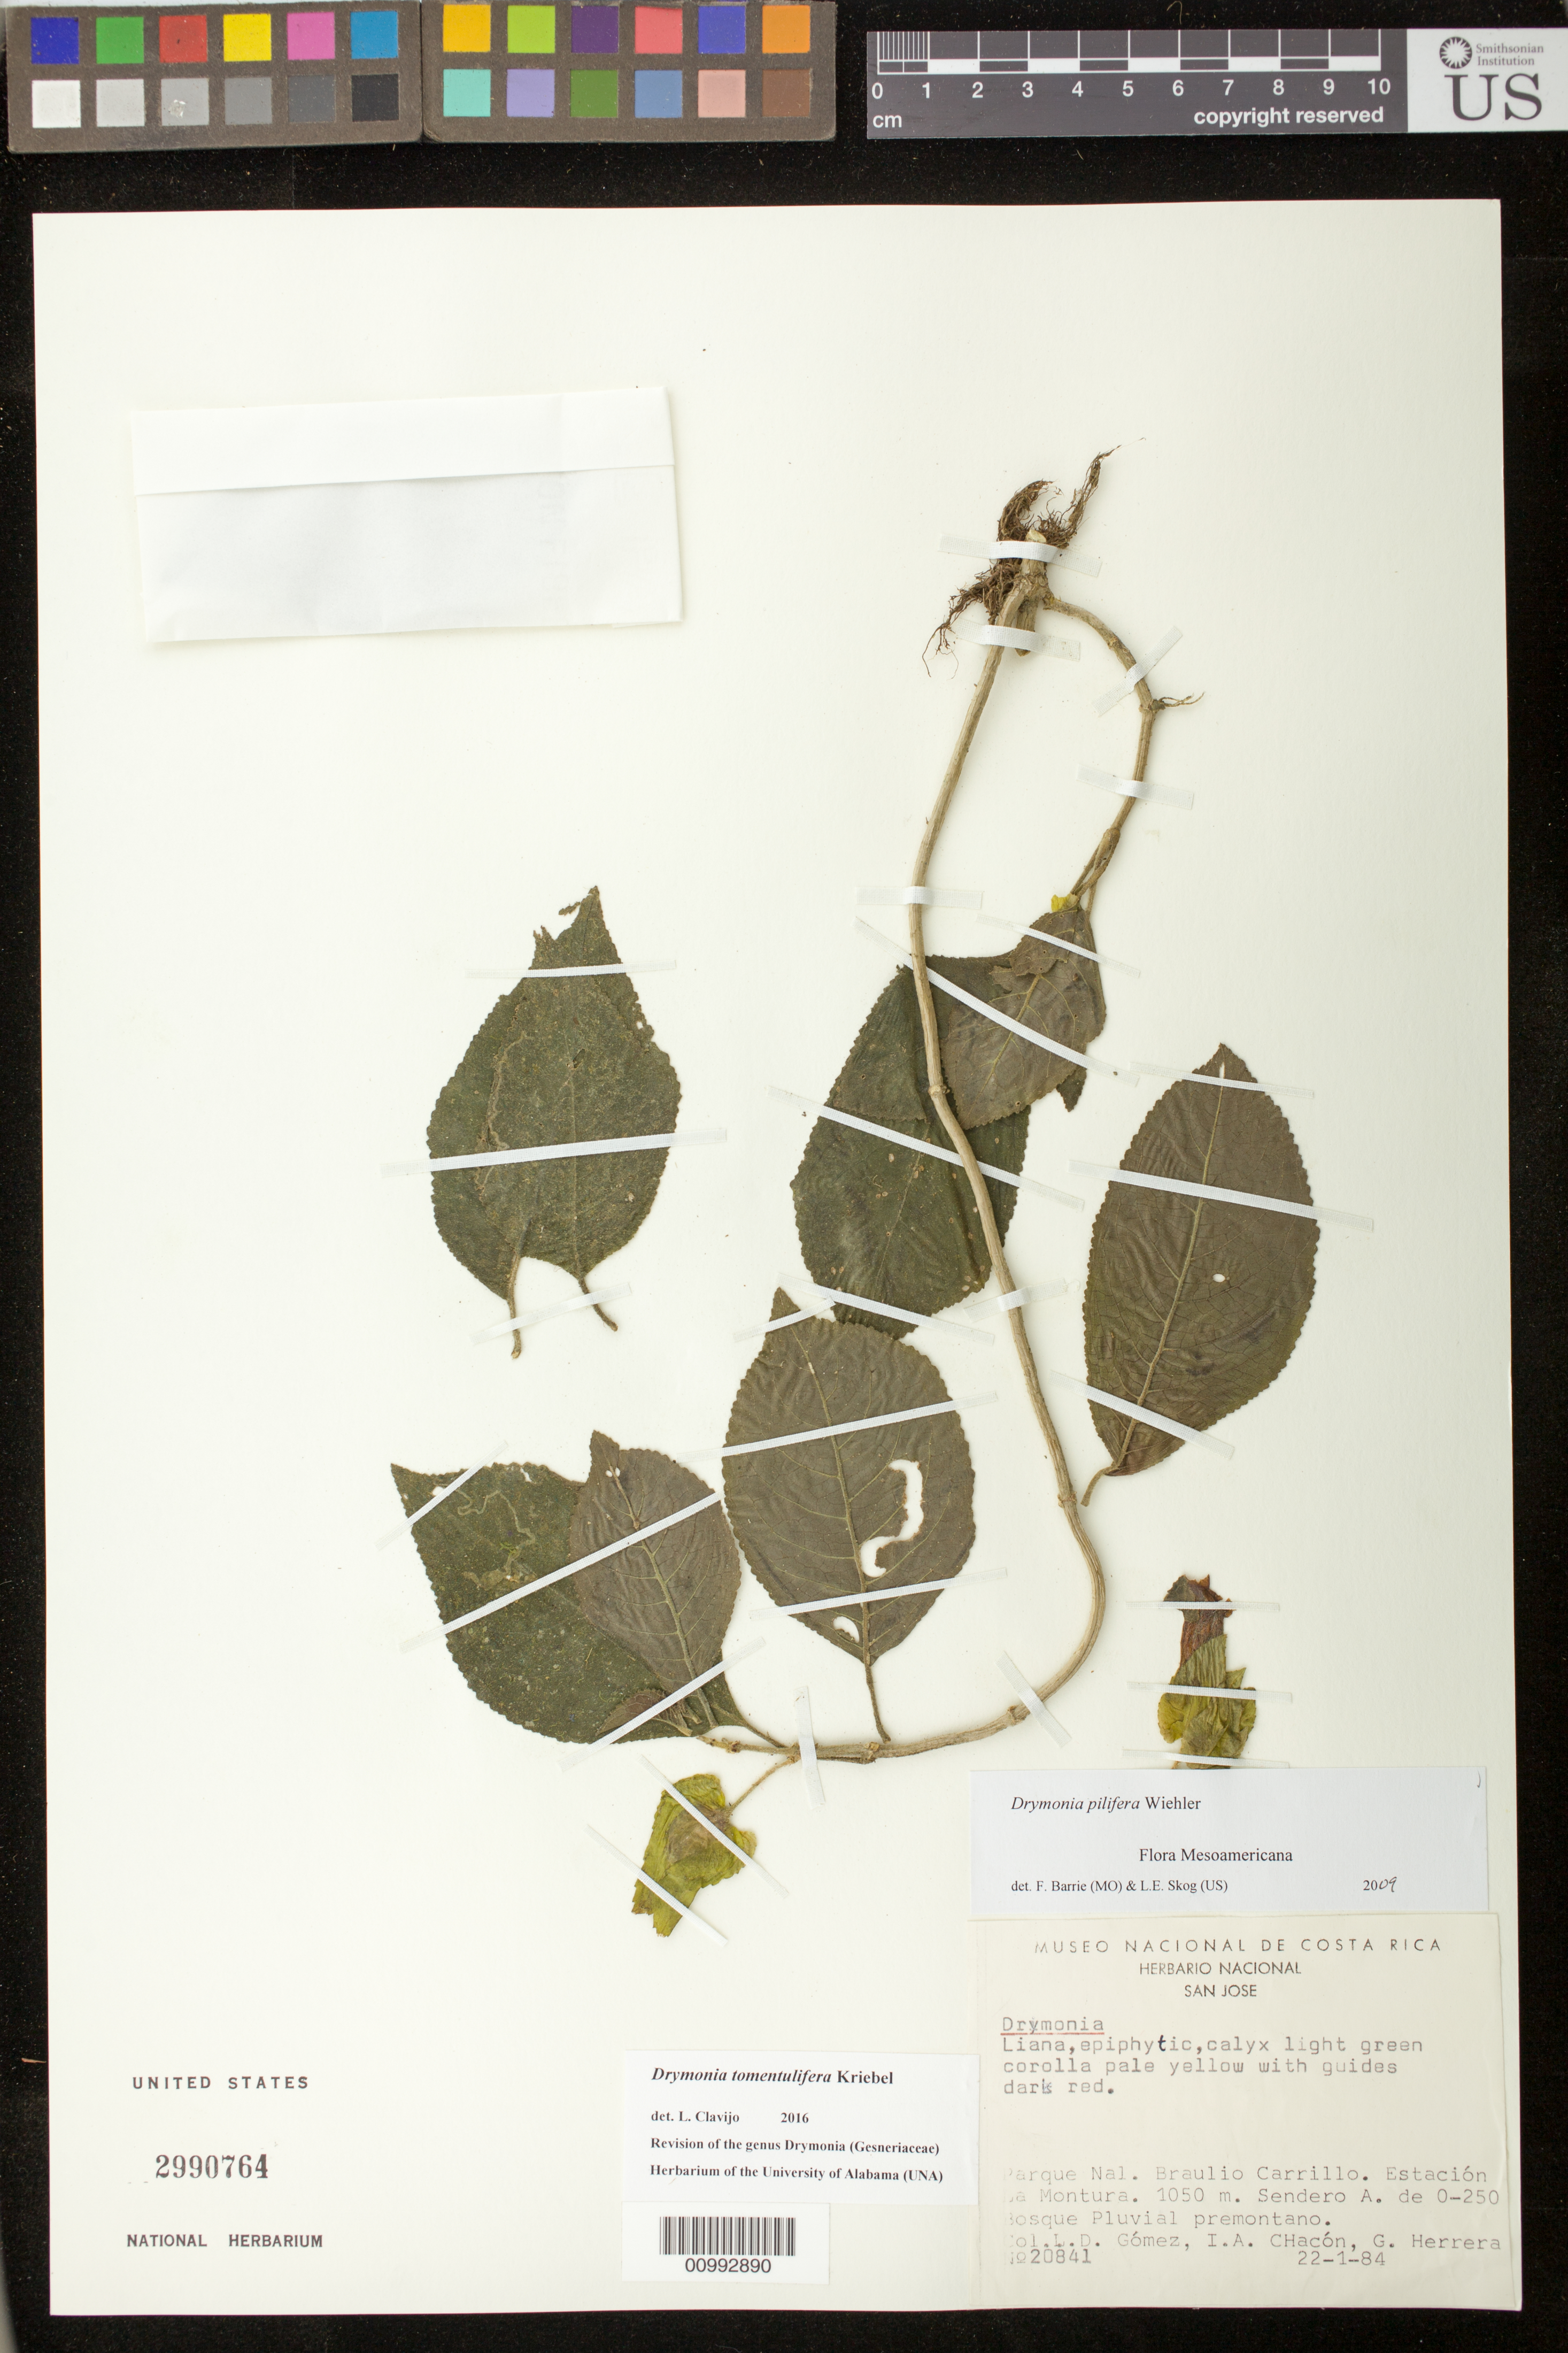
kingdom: Plantae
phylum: Tracheophyta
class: Magnoliopsida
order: Lamiales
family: Gesneriaceae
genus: Drymonia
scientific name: Drymonia tomentulifera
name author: Kriebel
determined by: Clavijo, L.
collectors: L. D. Gómez, I. Chacón & G. Herrera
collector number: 20841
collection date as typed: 22 Jan 1984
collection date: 1984-01-22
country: Costa Rica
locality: Parque Nal. Braulio Carrillo, Estación La Montura; sendero A. de 0-250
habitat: Bosque pluvial premontano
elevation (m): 0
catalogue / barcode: US 2990764